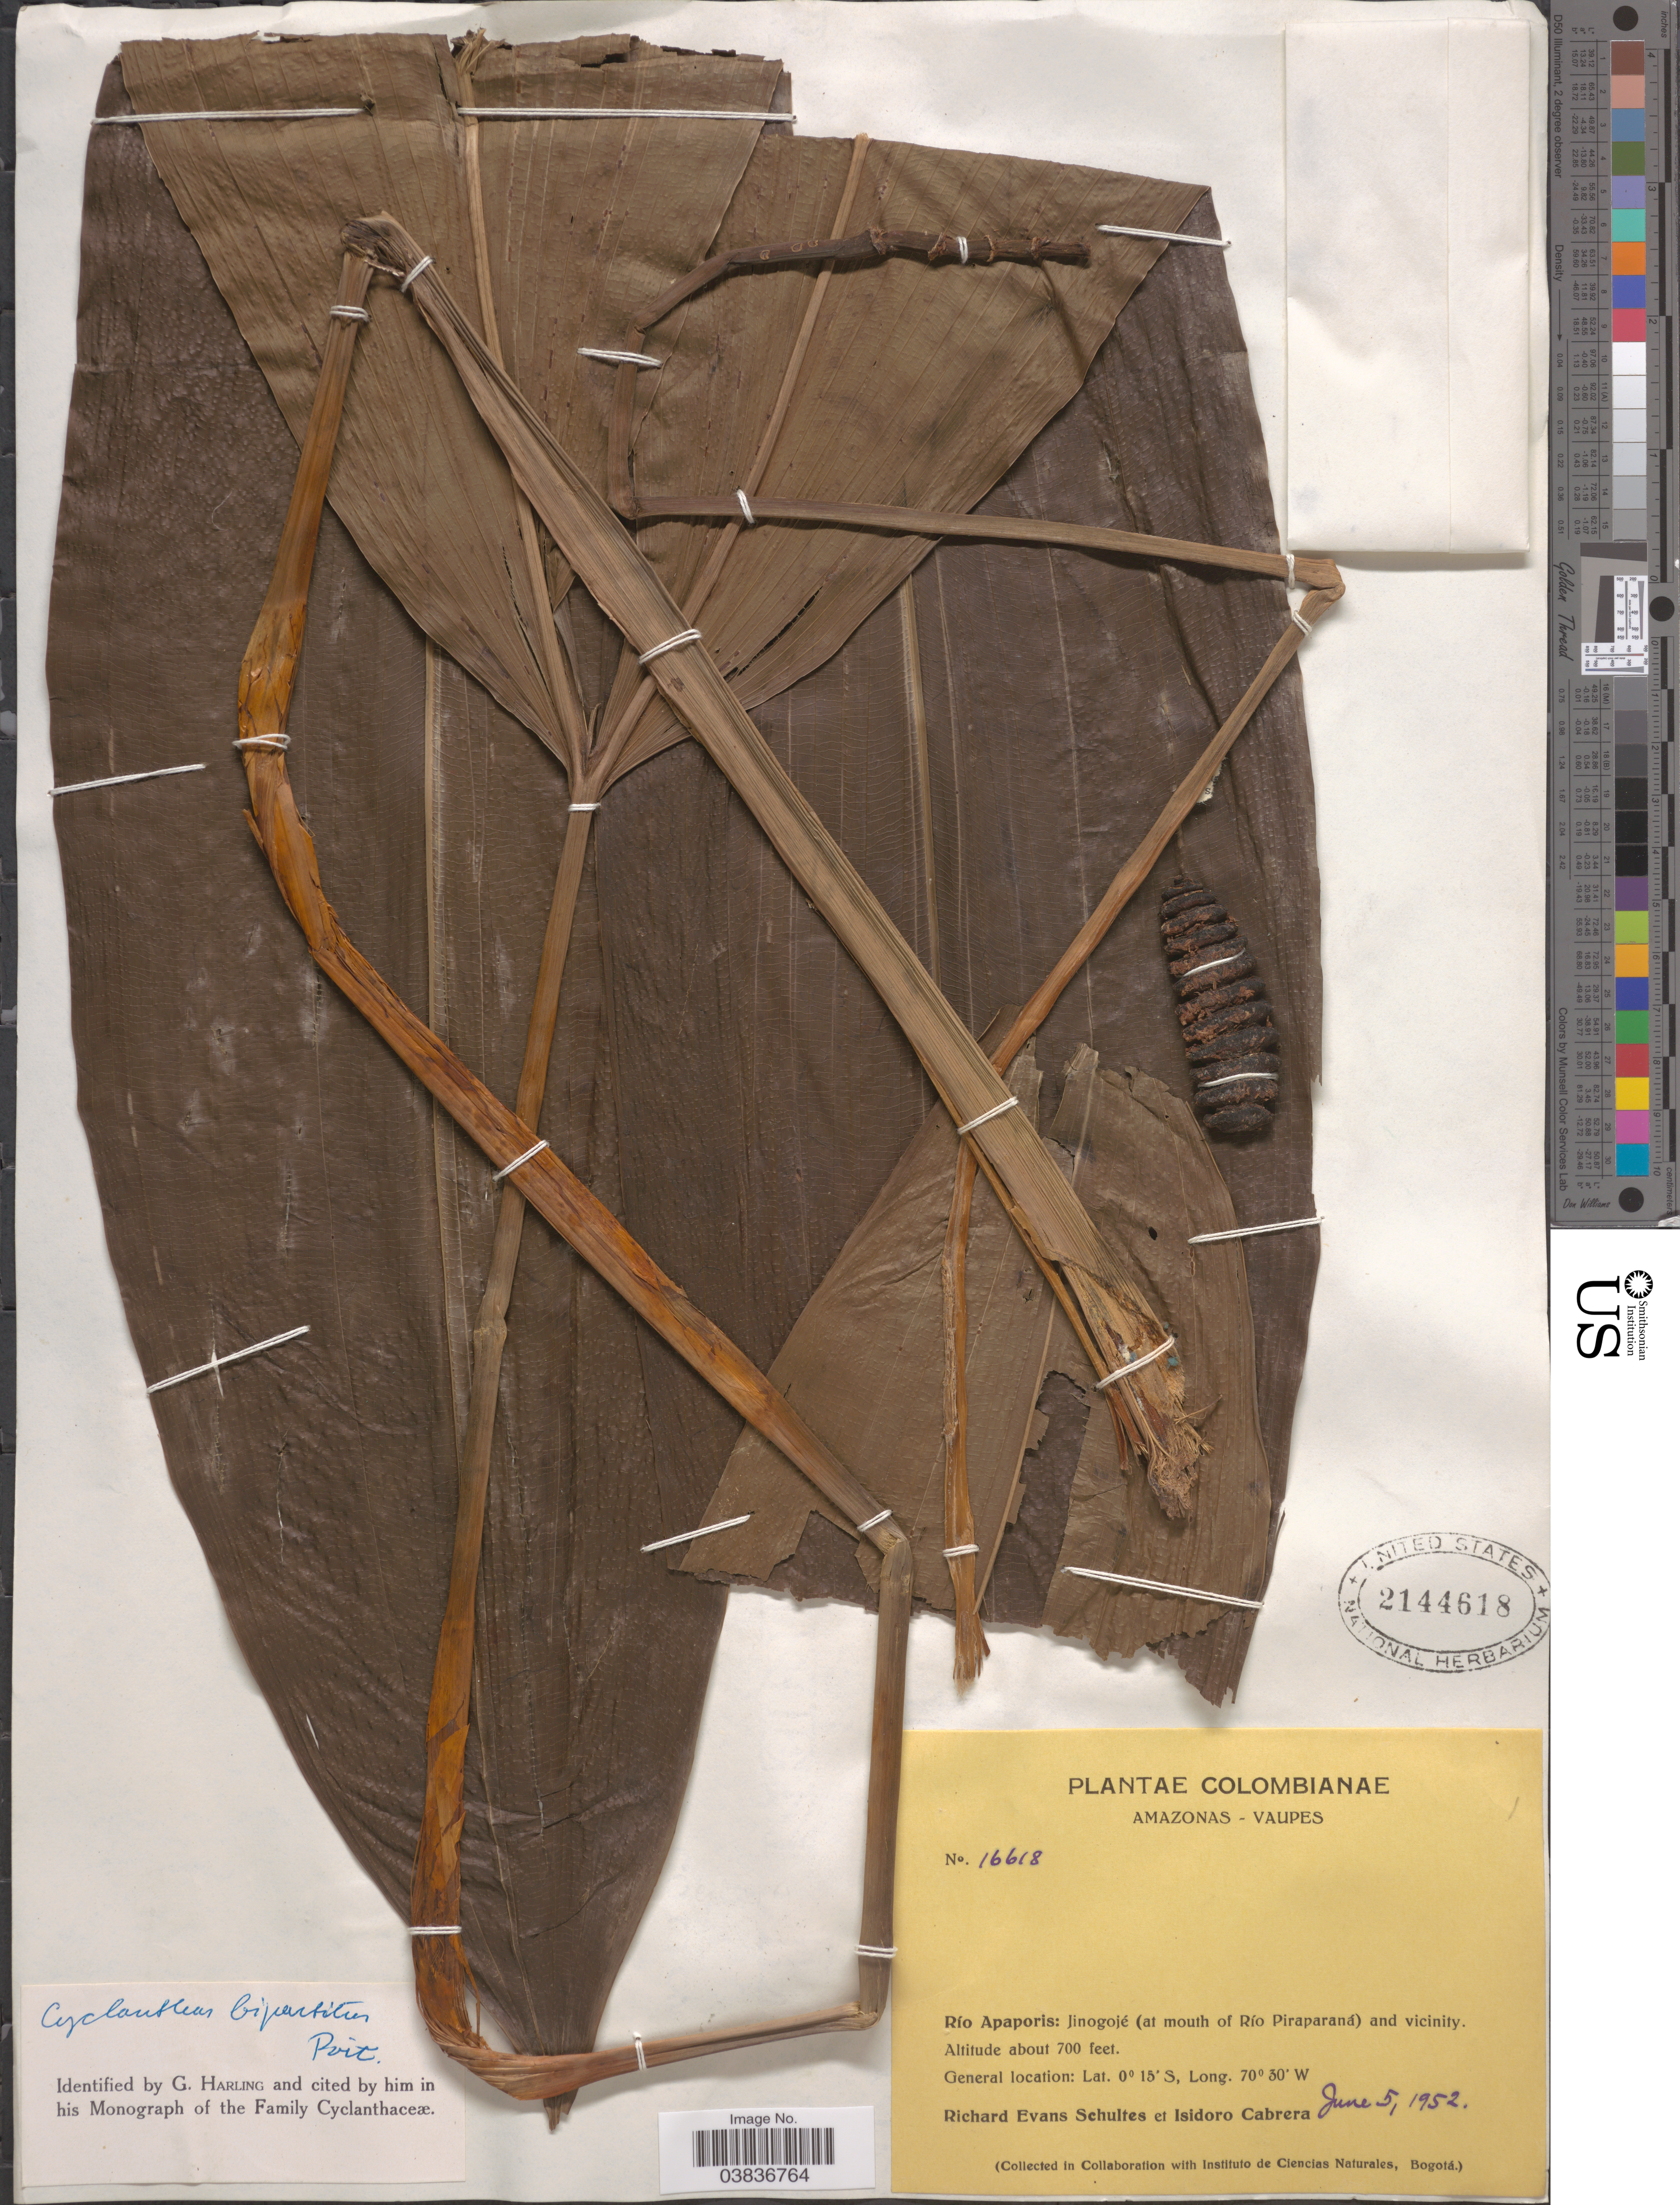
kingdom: Plantae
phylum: Tracheophyta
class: Liliopsida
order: Pandanales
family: Cyclanthaceae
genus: Cyclanthus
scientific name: Cyclanthus bipartitus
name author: Poit. ex A. Rich.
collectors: R. E. Schultes & I. Cabrera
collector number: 16618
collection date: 1952-06-05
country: Colombia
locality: Amazonas-Vaupés. Río Apaporis: Jinogojé (at mouth of Río Piraparaná) and vicinity.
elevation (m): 213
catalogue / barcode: US 2144618